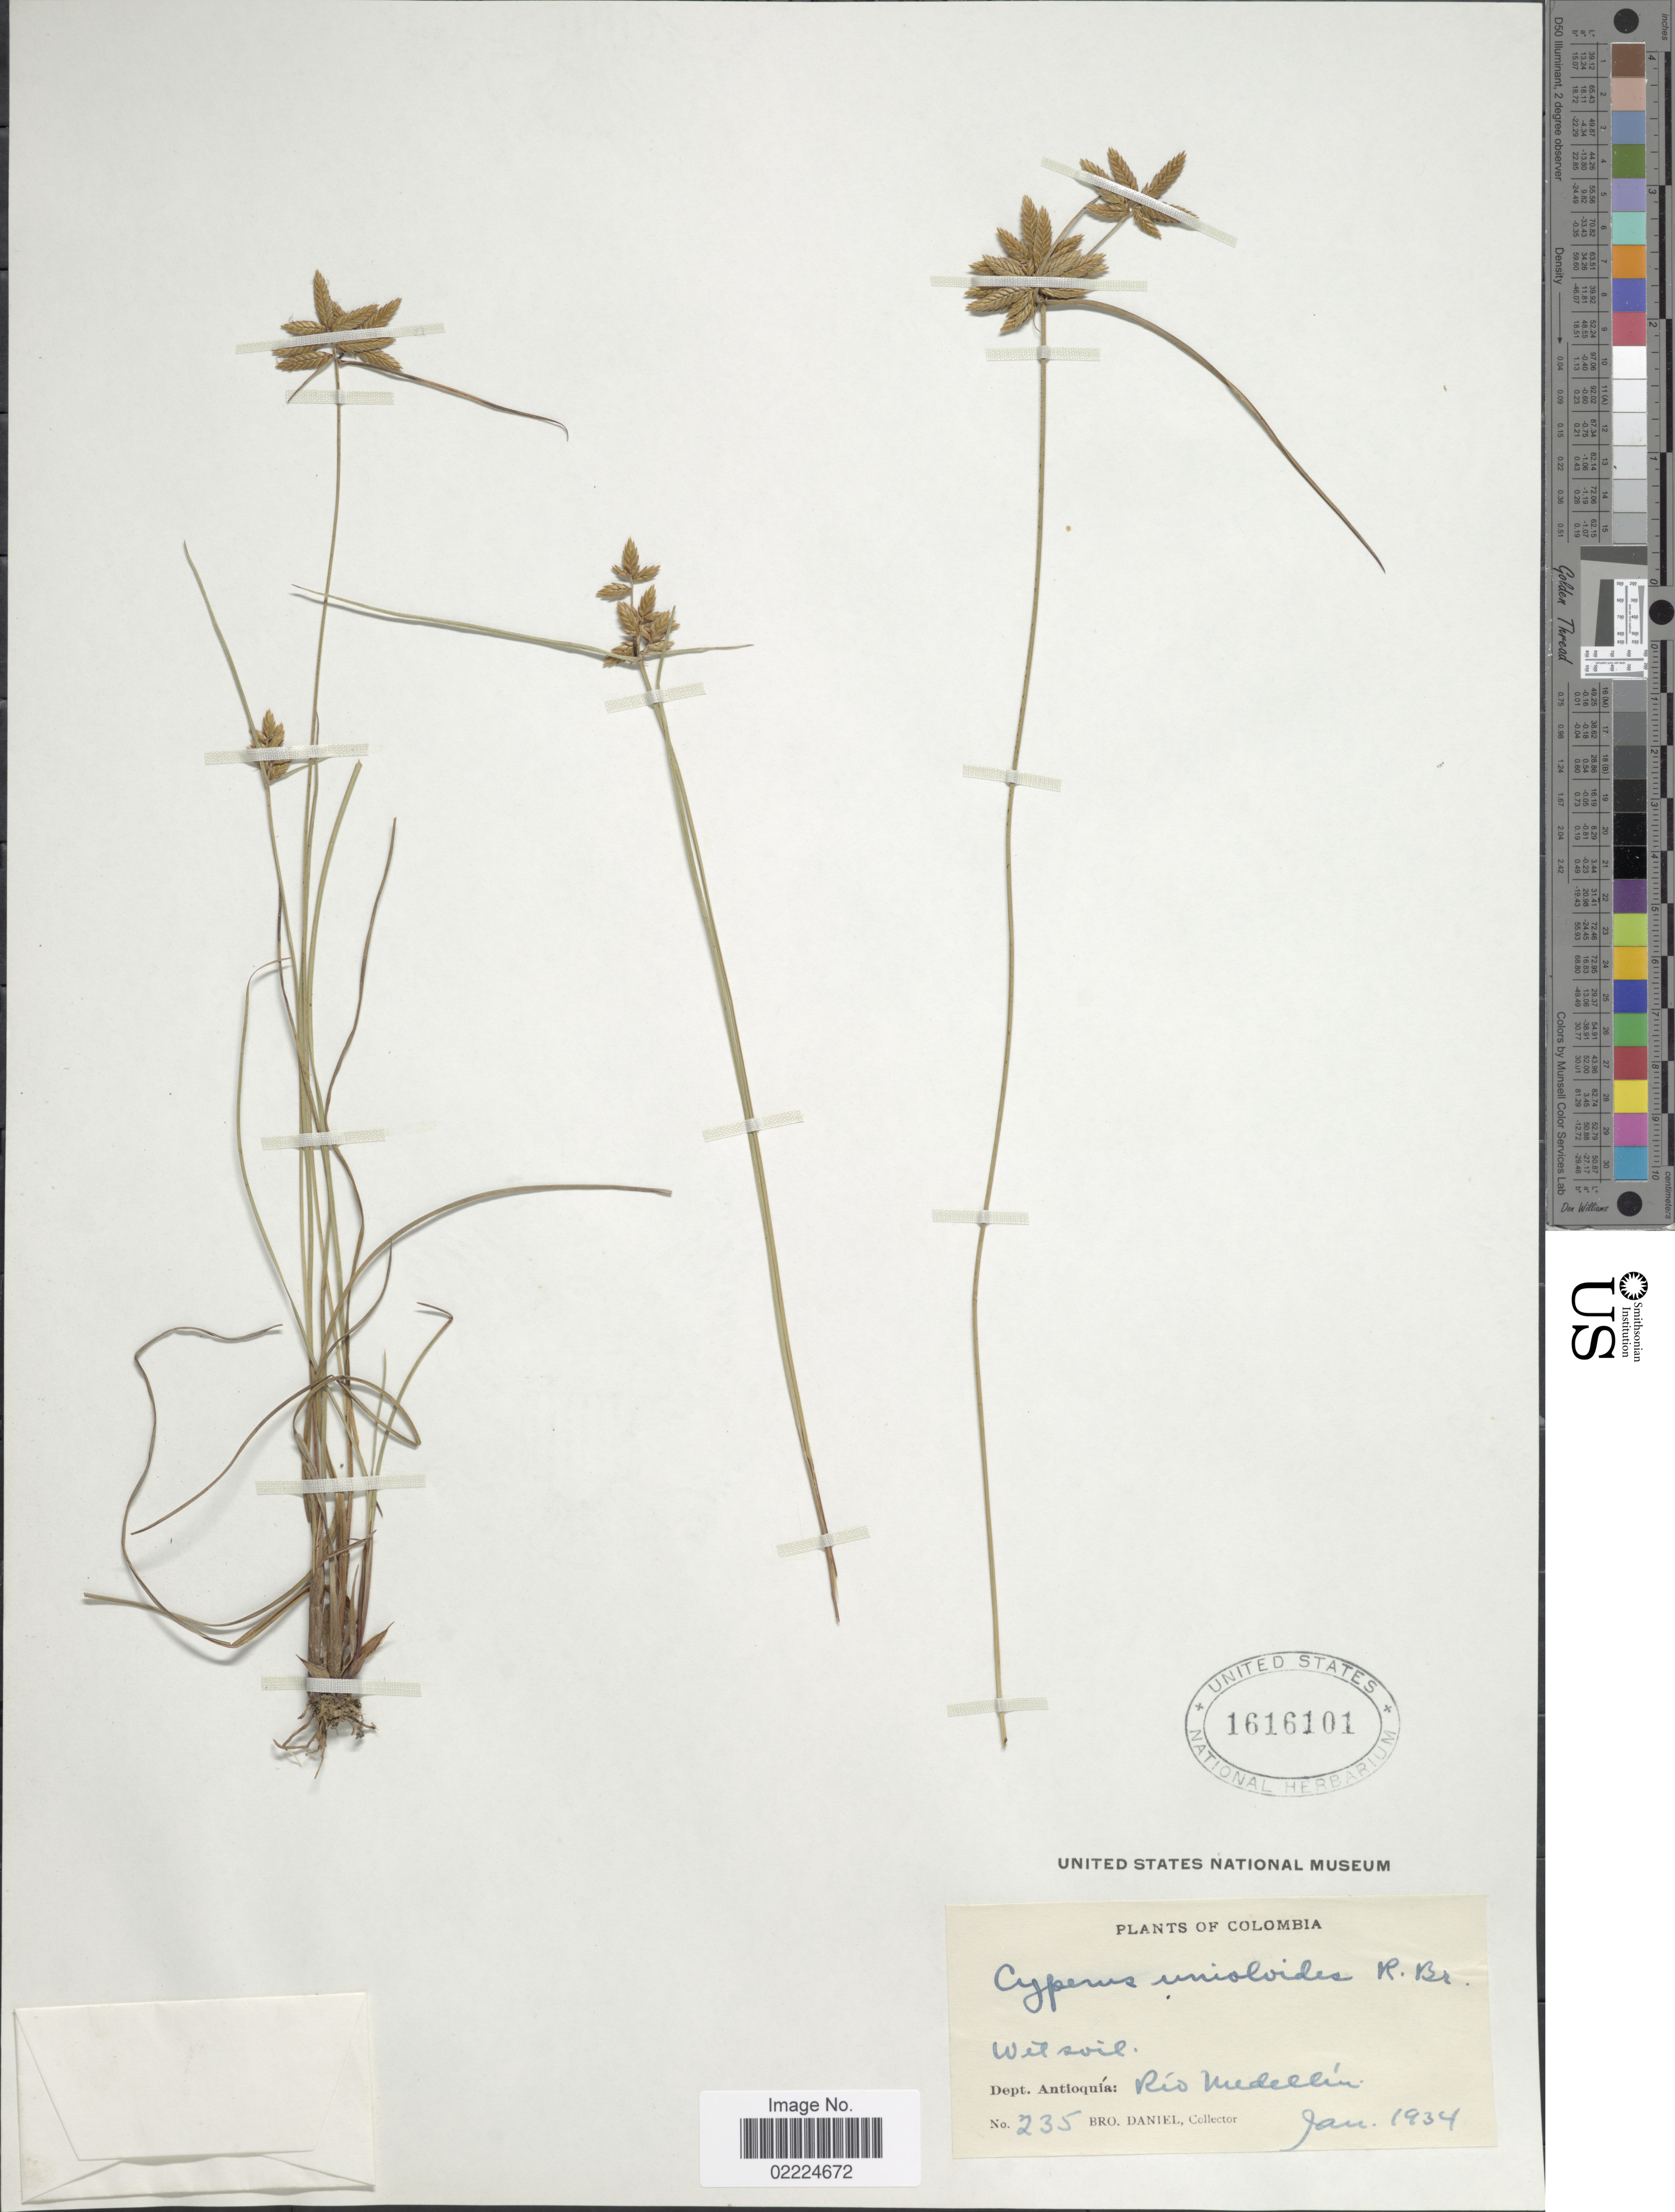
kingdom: Plantae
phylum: Tracheophyta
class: Liliopsida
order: Poales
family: Cyperaceae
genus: Cyperus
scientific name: Cyperus unioloides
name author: R. Br.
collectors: Bro. Daniel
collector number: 235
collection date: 1934-01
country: Colombia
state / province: Antioquia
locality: Dept. Antioquia: Rio Medellin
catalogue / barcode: US 1616101